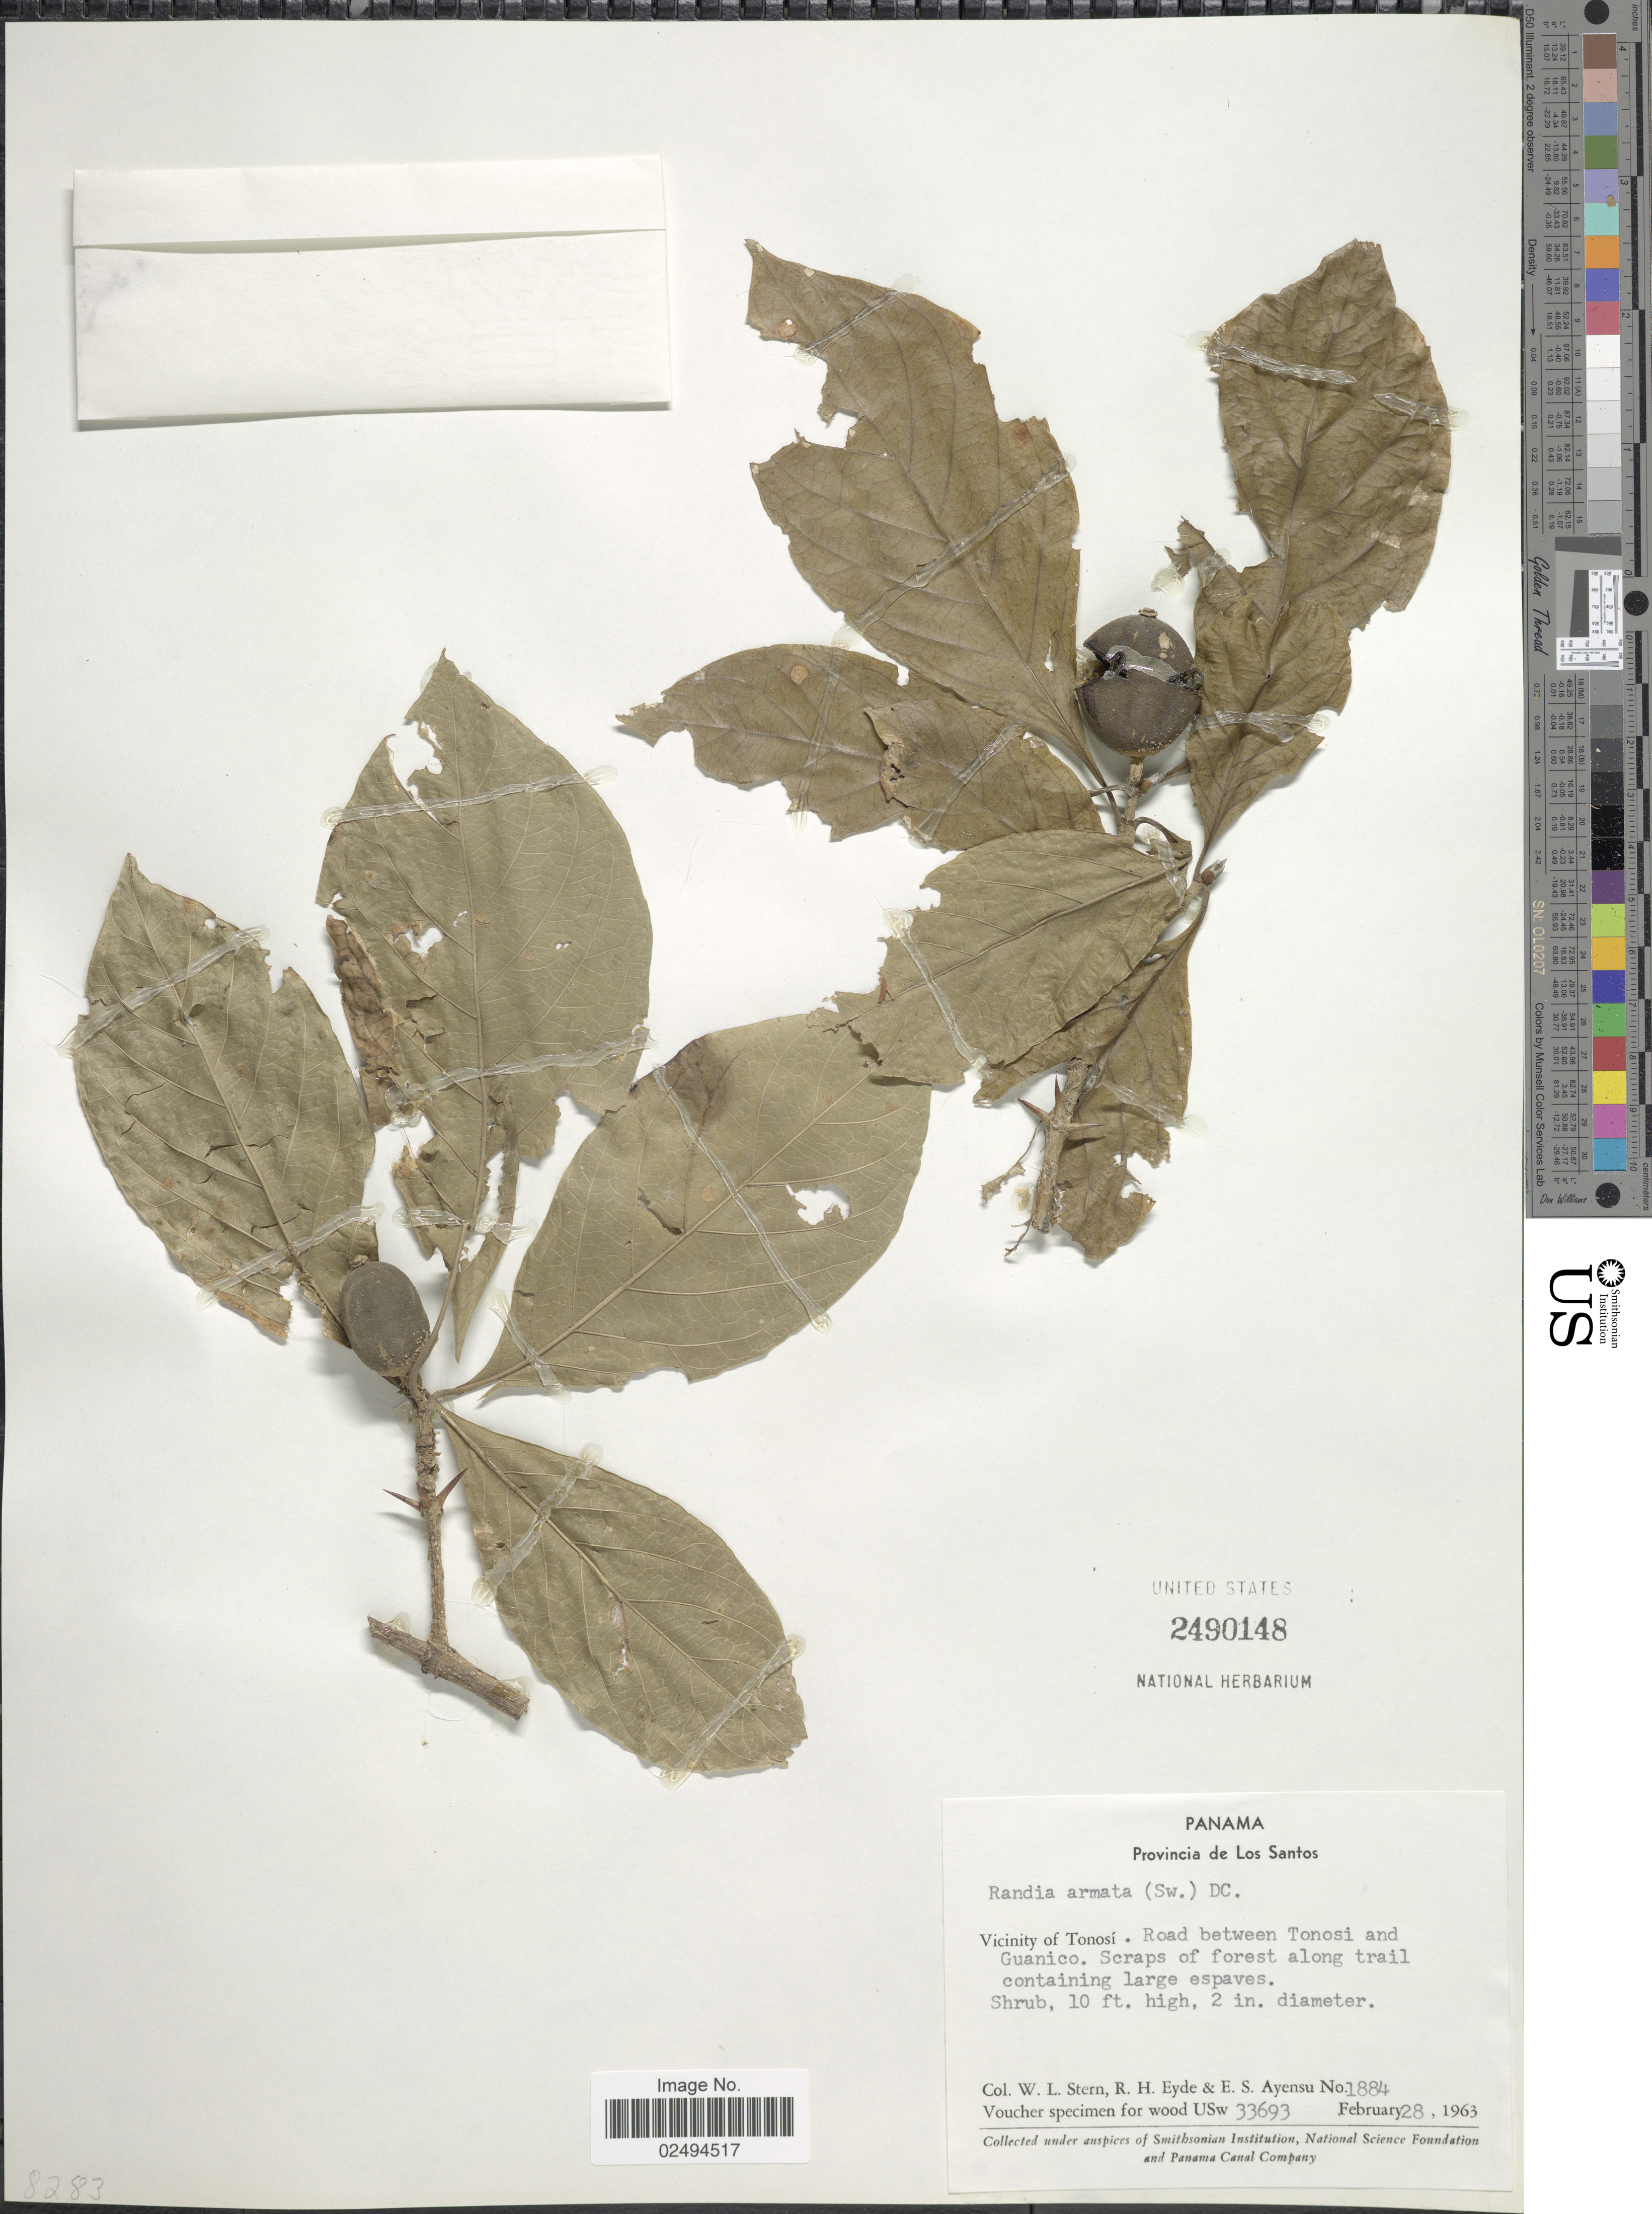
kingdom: Plantae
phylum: Tracheophyta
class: Magnoliopsida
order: Gentianales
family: Rubiaceae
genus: Randia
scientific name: Randia armata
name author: (Sw.) DC.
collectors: W. L. Stern, R. H. Eyde & E. S. Ayensu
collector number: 1884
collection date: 1963-02-28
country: Panama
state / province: Los Santos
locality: Provincia de Los Santos. Vicinity of Tonosi. Road between Tonosi and Guanico.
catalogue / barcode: US 2490148